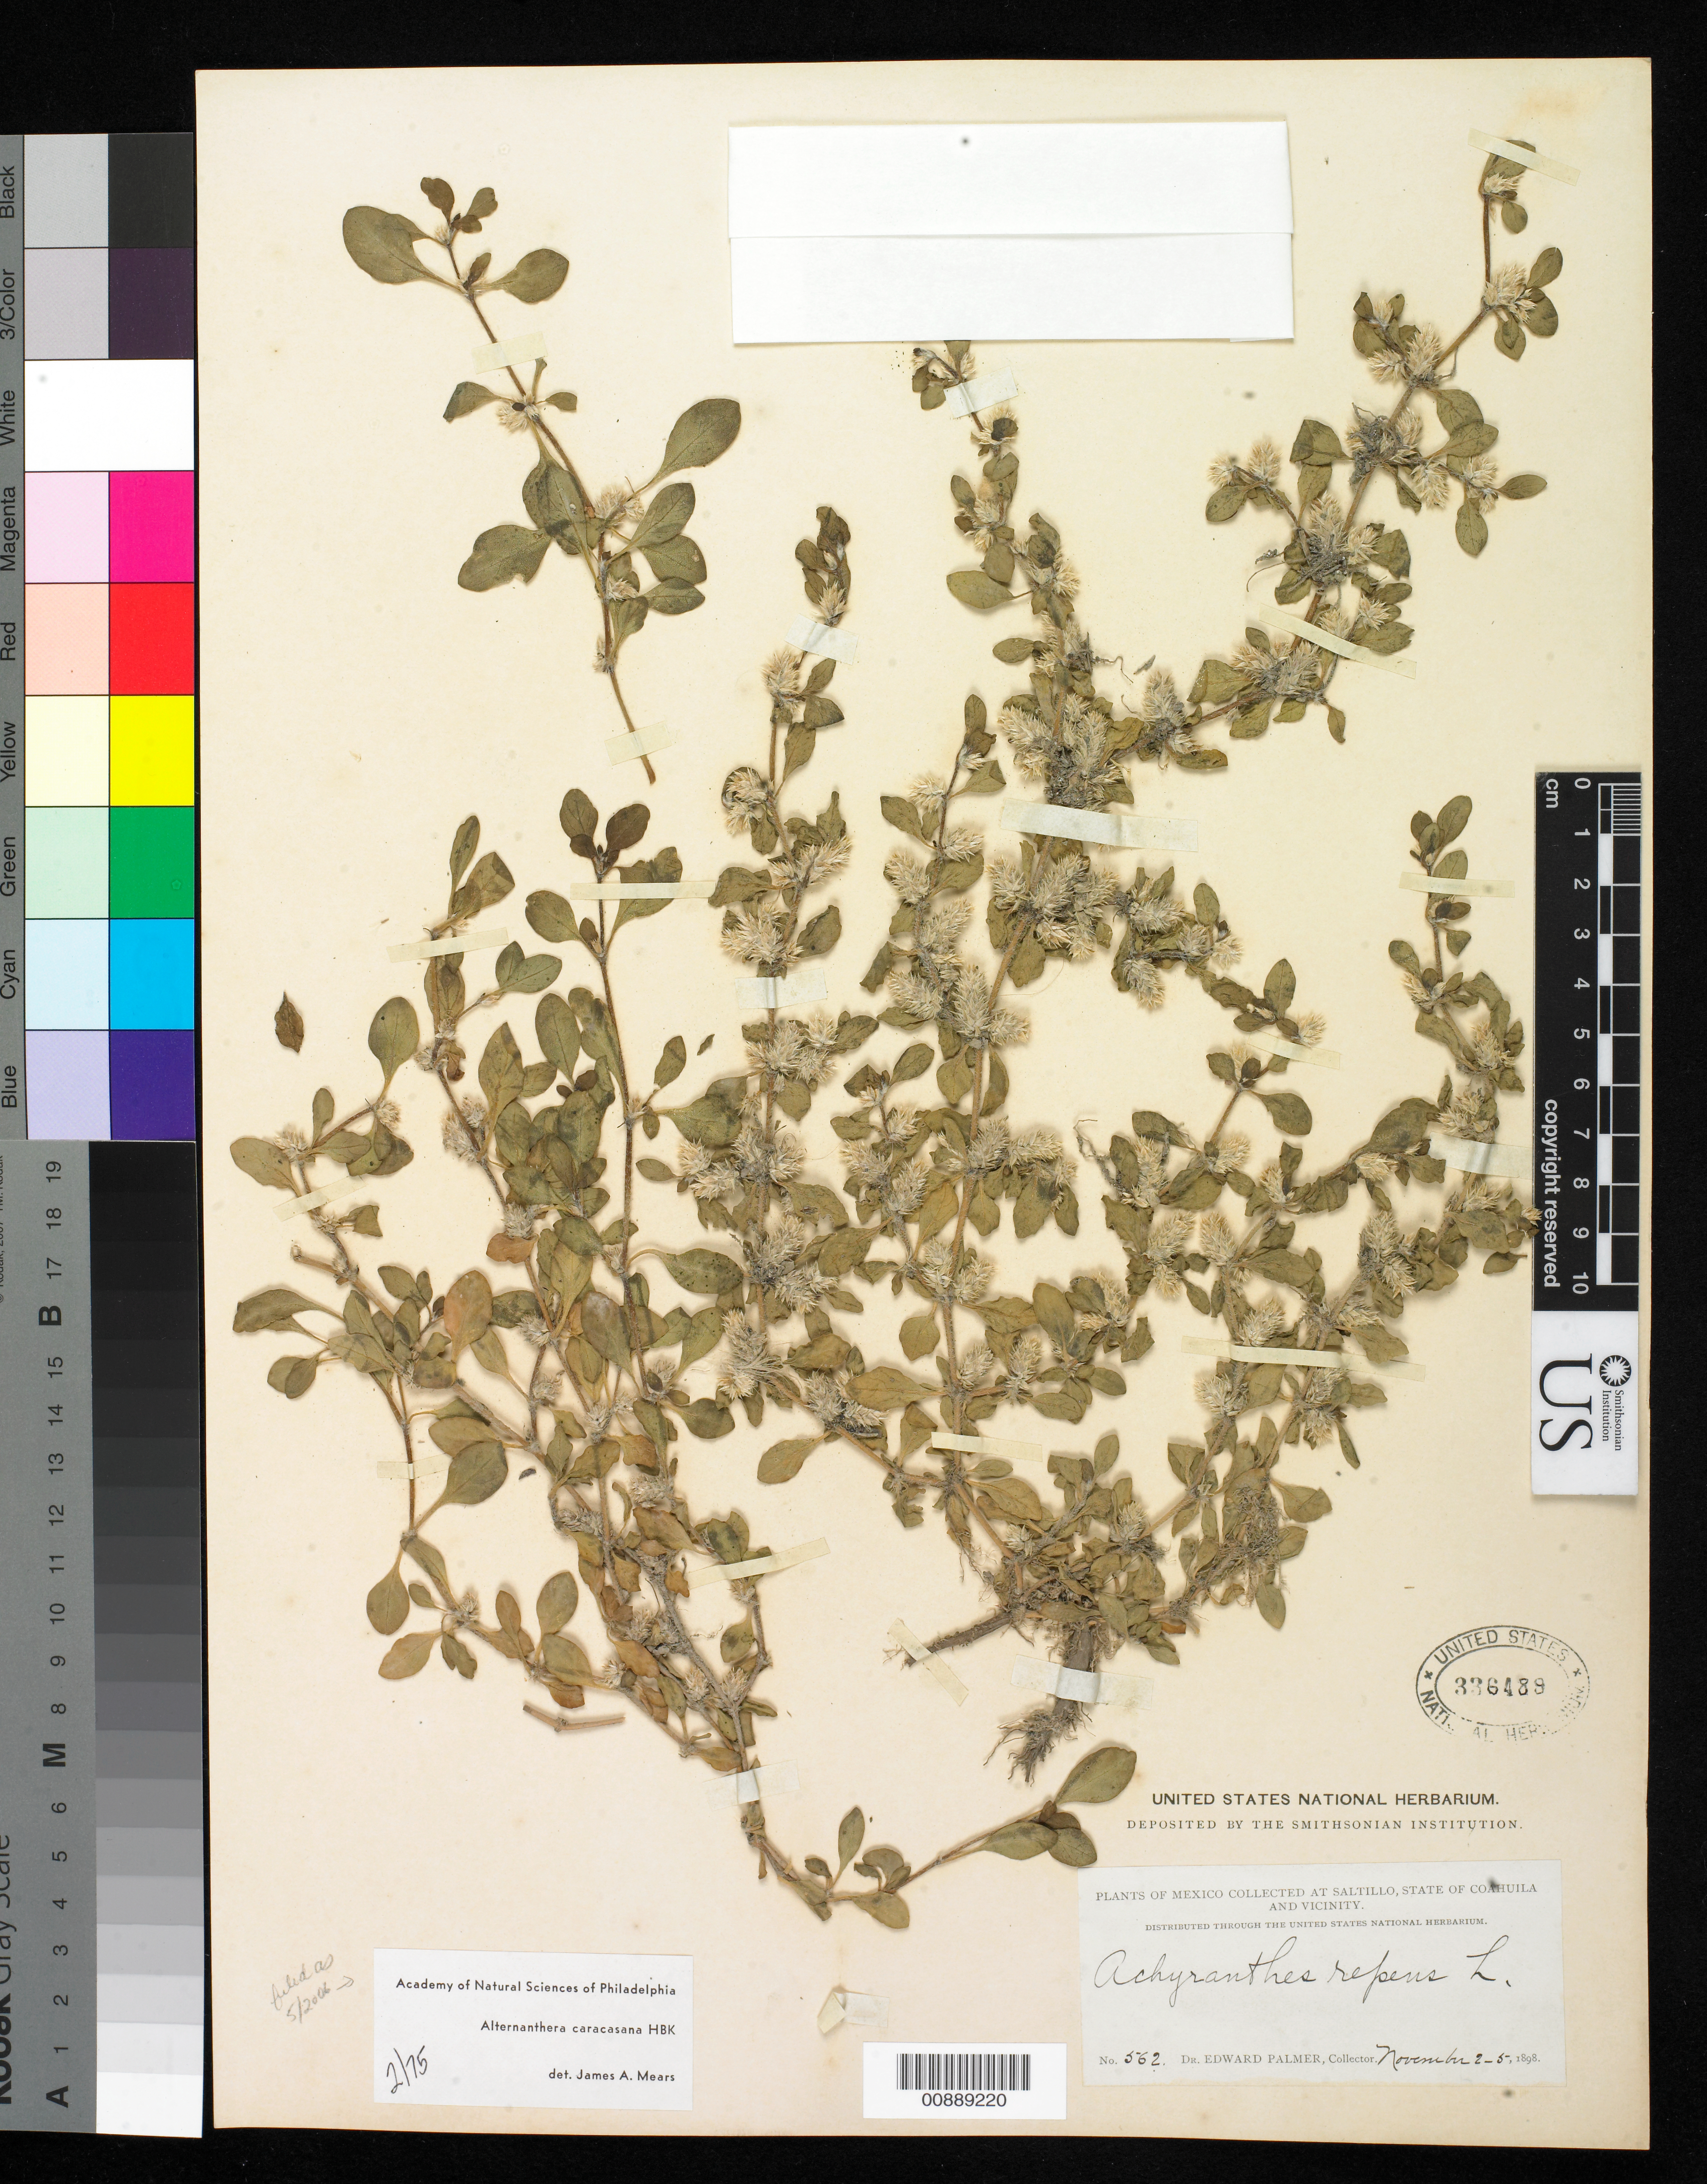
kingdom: Plantae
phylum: Tracheophyta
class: Magnoliopsida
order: Caryophyllales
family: Amaranthaceae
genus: Alternanthera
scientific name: Alternanthera caracasana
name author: Kunth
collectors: E. Palmer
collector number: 562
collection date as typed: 02 Nov 1898 to 05 Nov 1898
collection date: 1898-11-02/1898-11-05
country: Mexico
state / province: Coahuila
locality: Saltillo, Coahuila and vicinity.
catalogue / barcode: US 336489